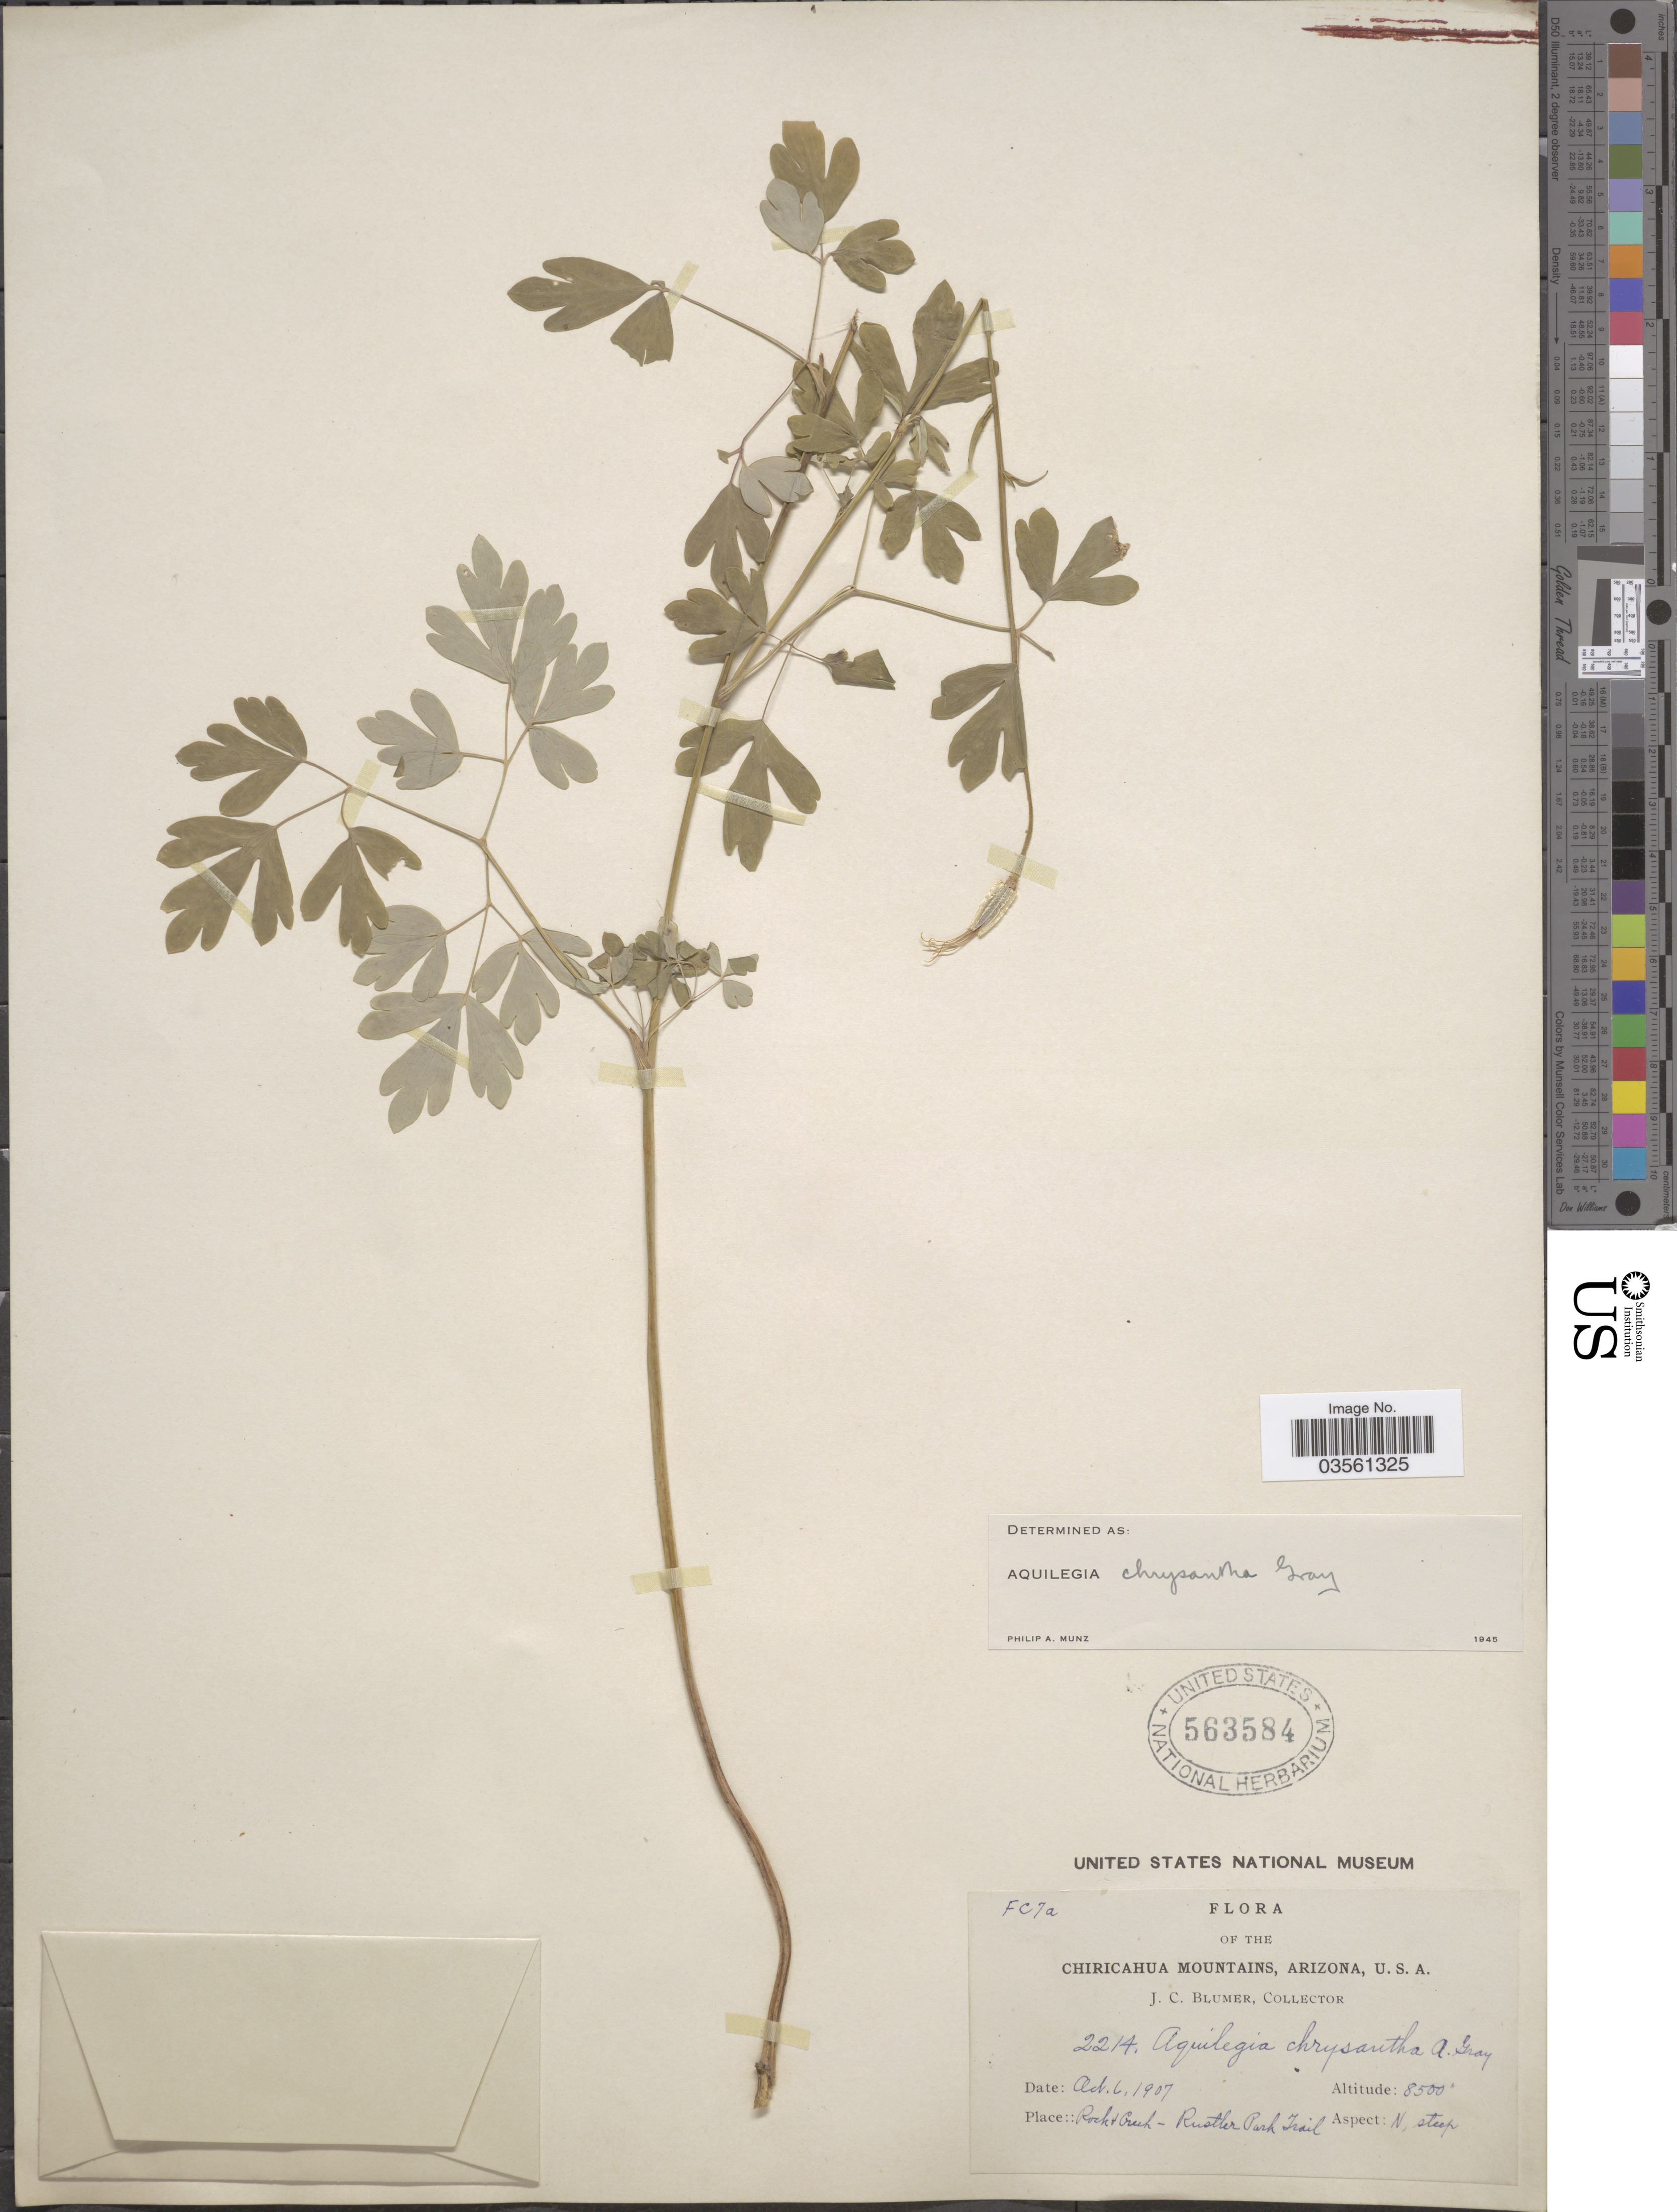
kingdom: Plantae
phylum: Tracheophyta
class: Magnoliopsida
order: Ranunculales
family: Ranunculaceae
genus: Aquilegia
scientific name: Aquilegia chrysantha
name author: A. Gray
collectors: J. C. Blumer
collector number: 2214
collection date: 1907-10-06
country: United States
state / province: Arizona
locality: Chiricahua Mountains, U.S.A. Rock & Creek - Rustler Park Trail.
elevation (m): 2591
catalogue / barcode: US 563584